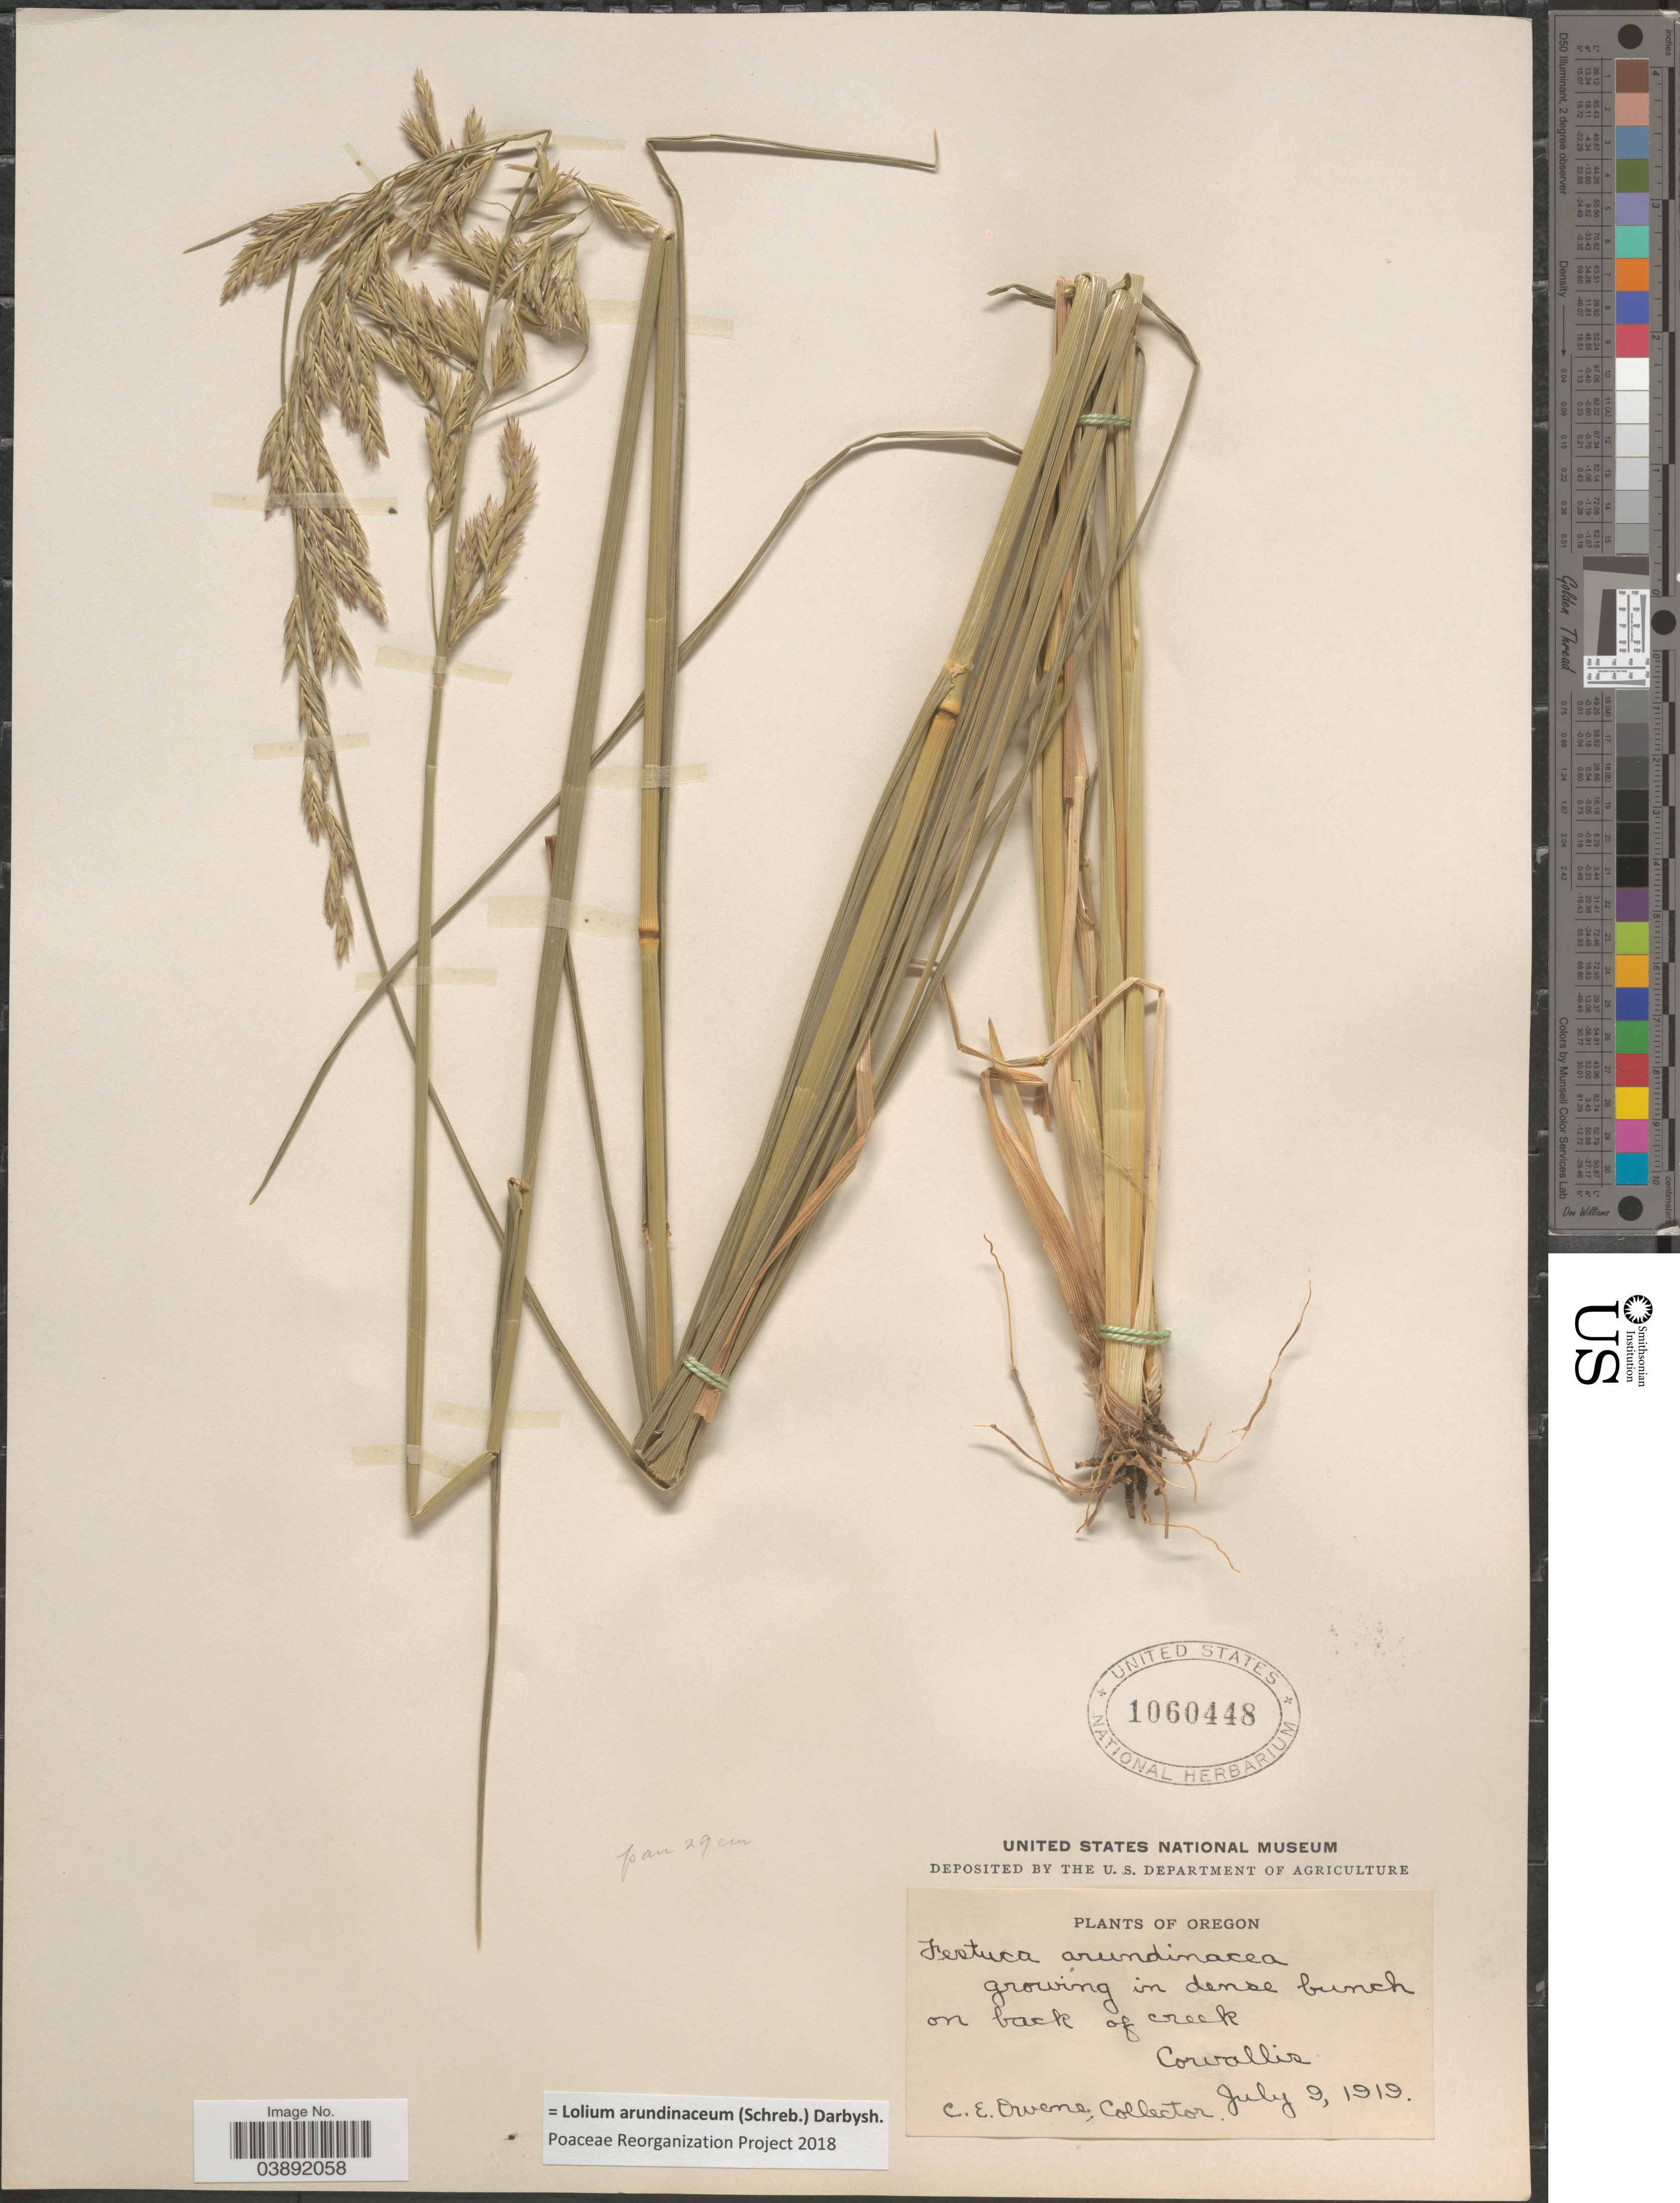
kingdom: Plantae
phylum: Tracheophyta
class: Liliopsida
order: Poales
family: Poaceae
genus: Lolium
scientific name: Lolium arundinaceum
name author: (Schreb.) Darbysh.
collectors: C. Owens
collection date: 1919-07-09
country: United States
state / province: Oregon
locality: Corvallis.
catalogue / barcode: US 1060448